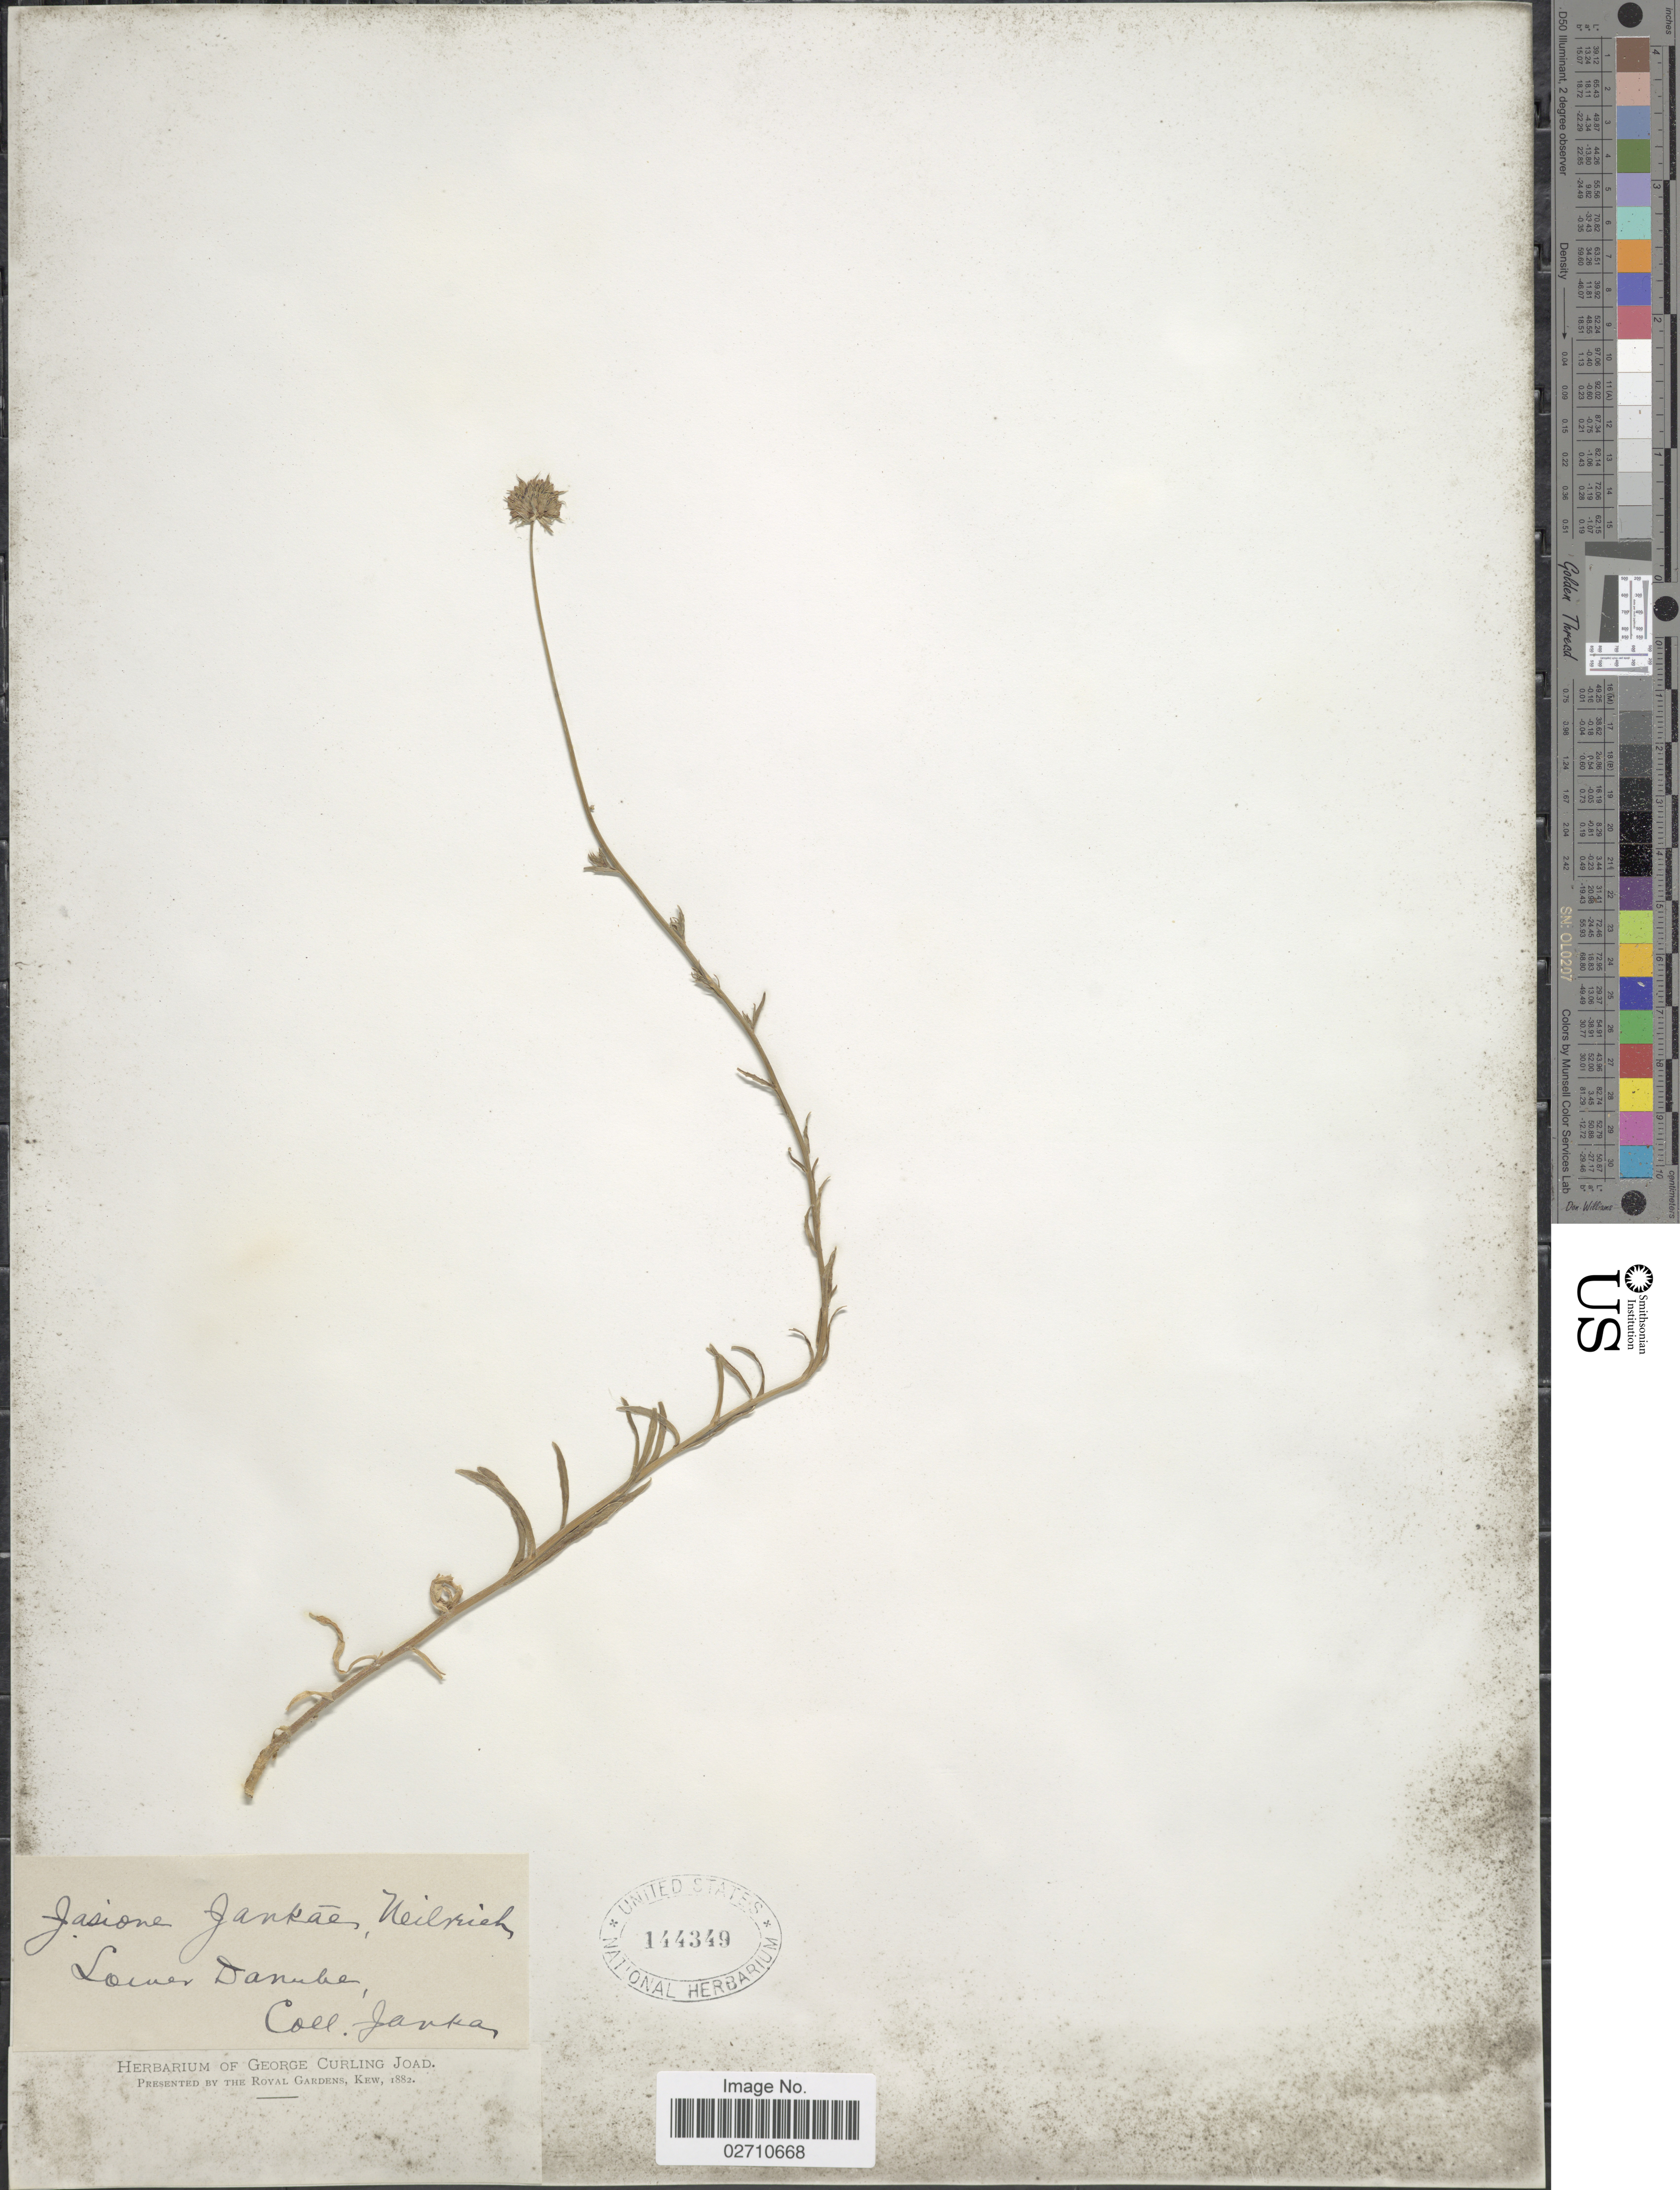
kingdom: Plantae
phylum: Tracheophyta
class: Magnoliopsida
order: Asterales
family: Campanulaceae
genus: Jasione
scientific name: Jasione montana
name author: L.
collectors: V. Janka von Bulcs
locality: Lower Danube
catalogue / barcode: US 144349